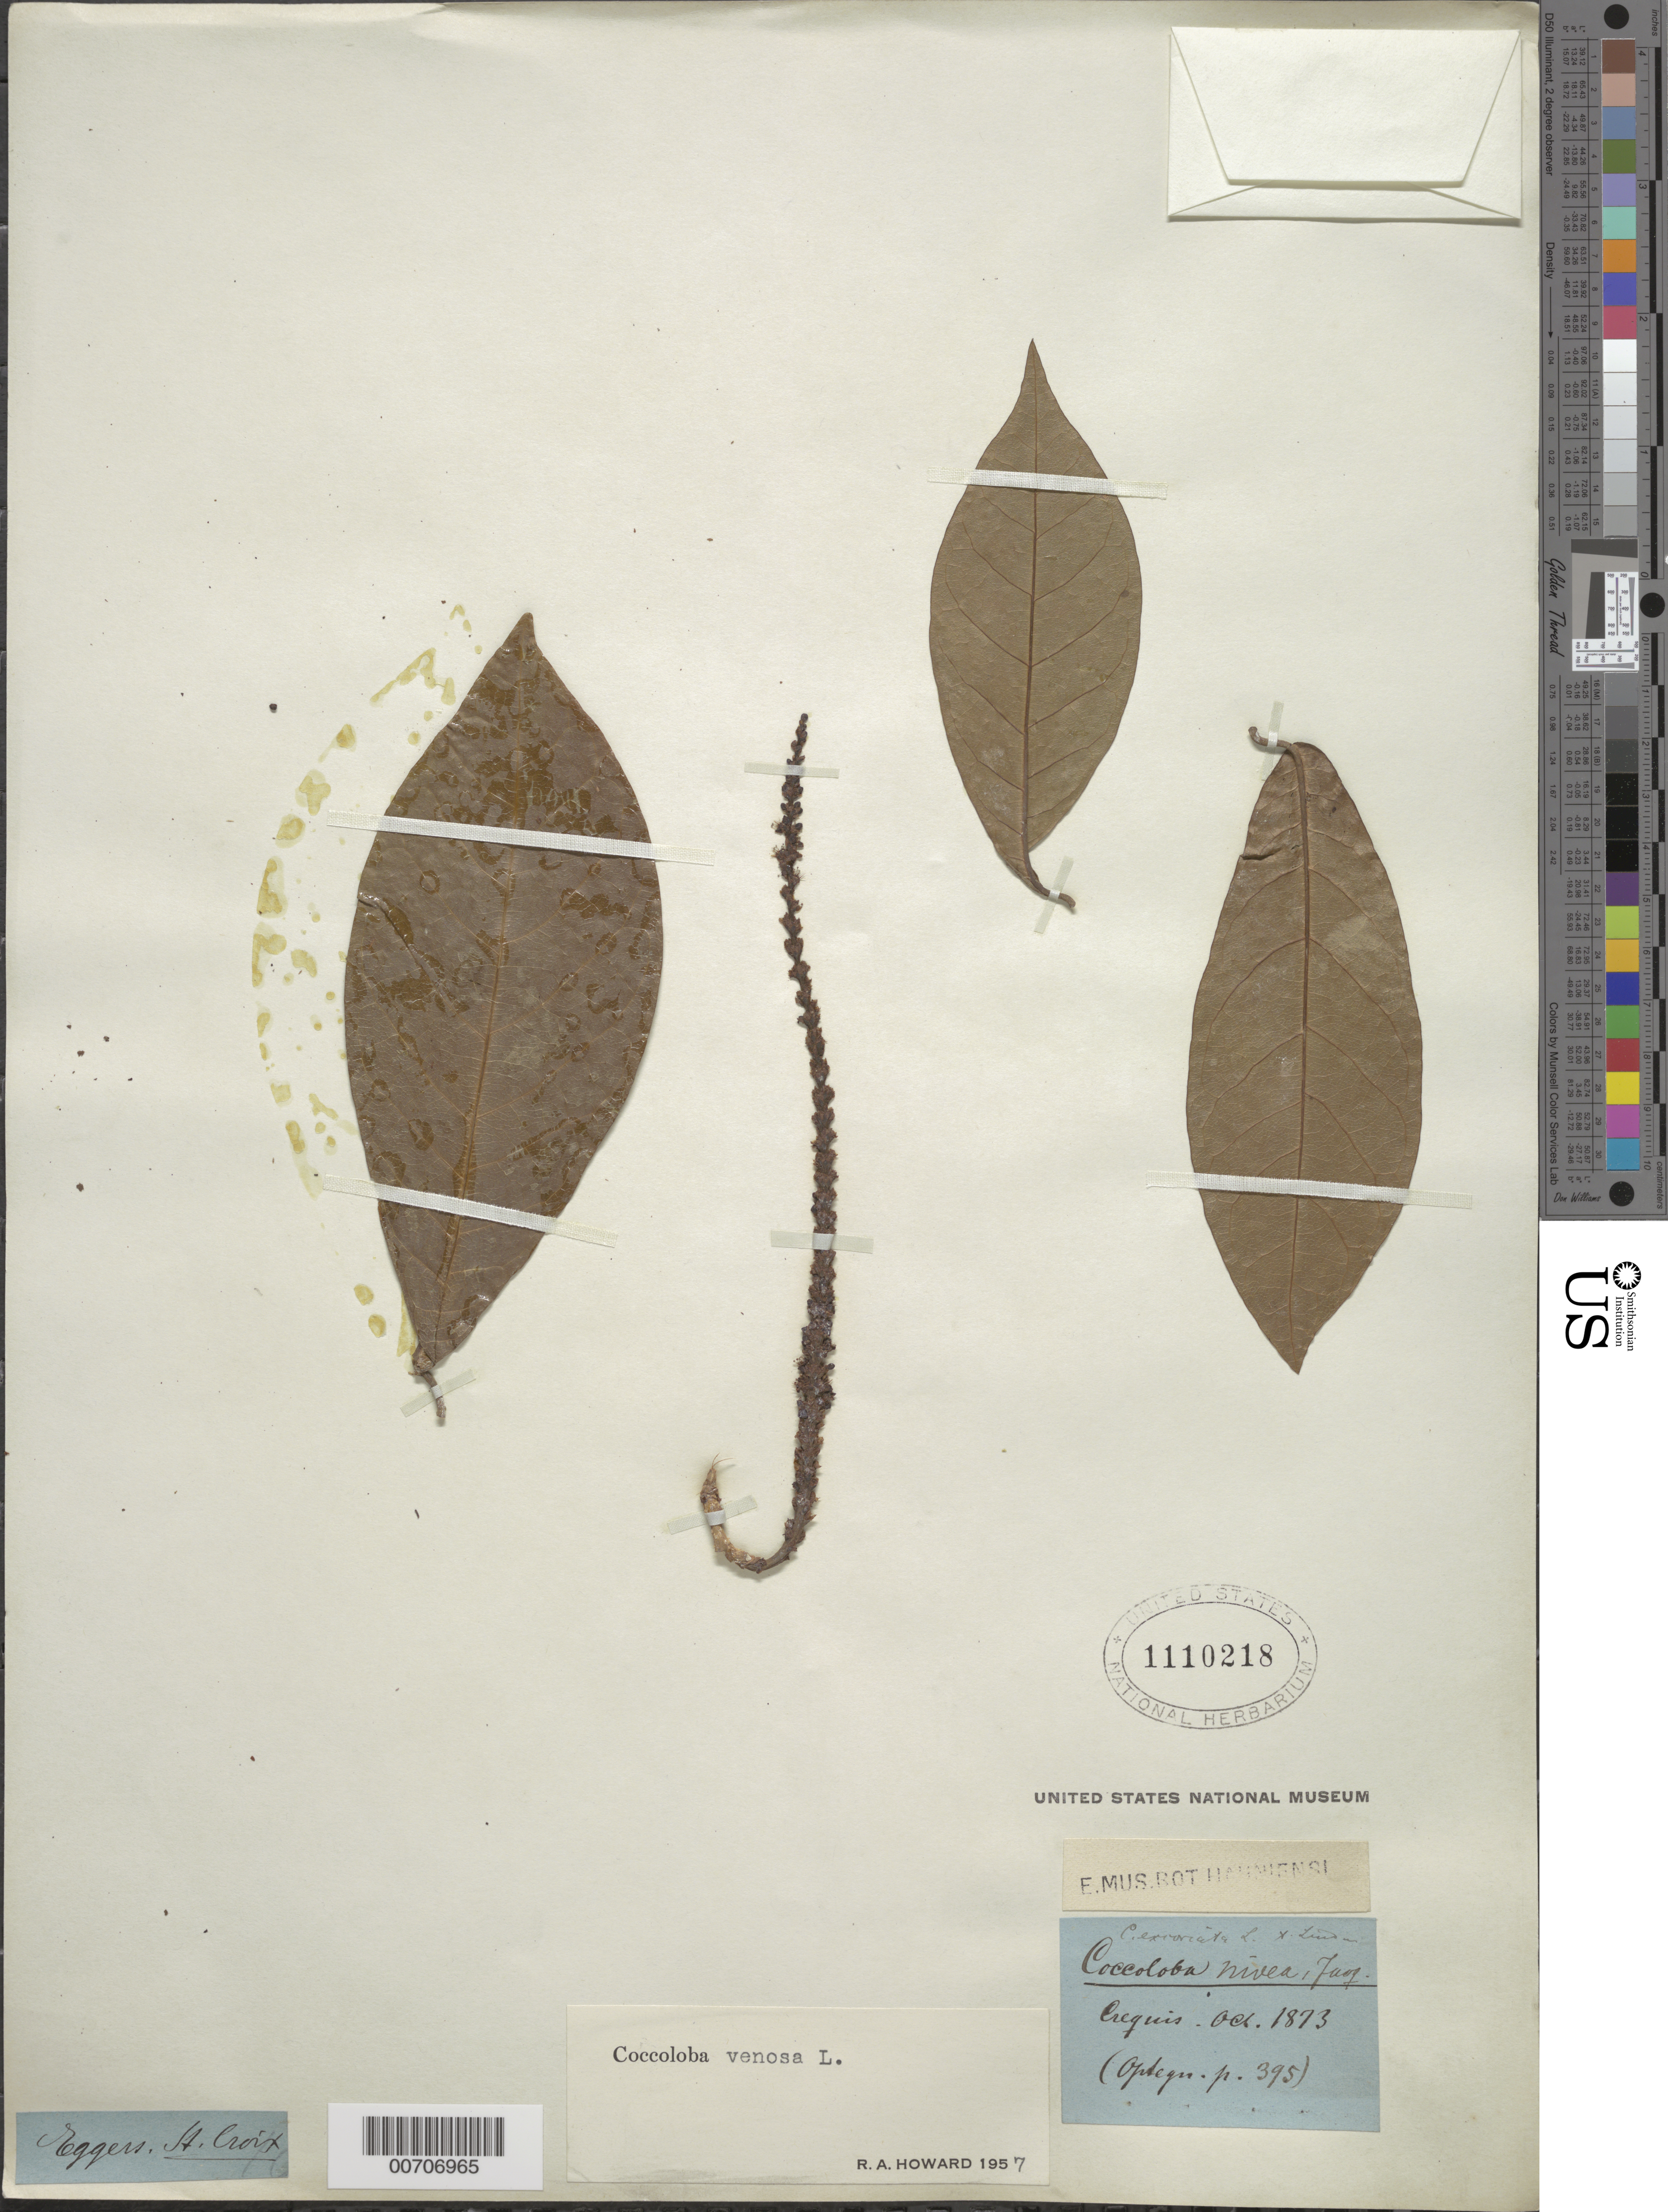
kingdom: Plantae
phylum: Tracheophyta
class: Magnoliopsida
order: Caryophyllales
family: Polygonaceae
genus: Coccoloba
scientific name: Coccoloba venosa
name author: L.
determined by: Howard, R. A.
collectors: H. F. A. von Eggers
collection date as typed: Oct 1873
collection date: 1873-10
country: U.S. Virgin Islands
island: St. Croix Island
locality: Crequis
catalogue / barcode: US 1110218